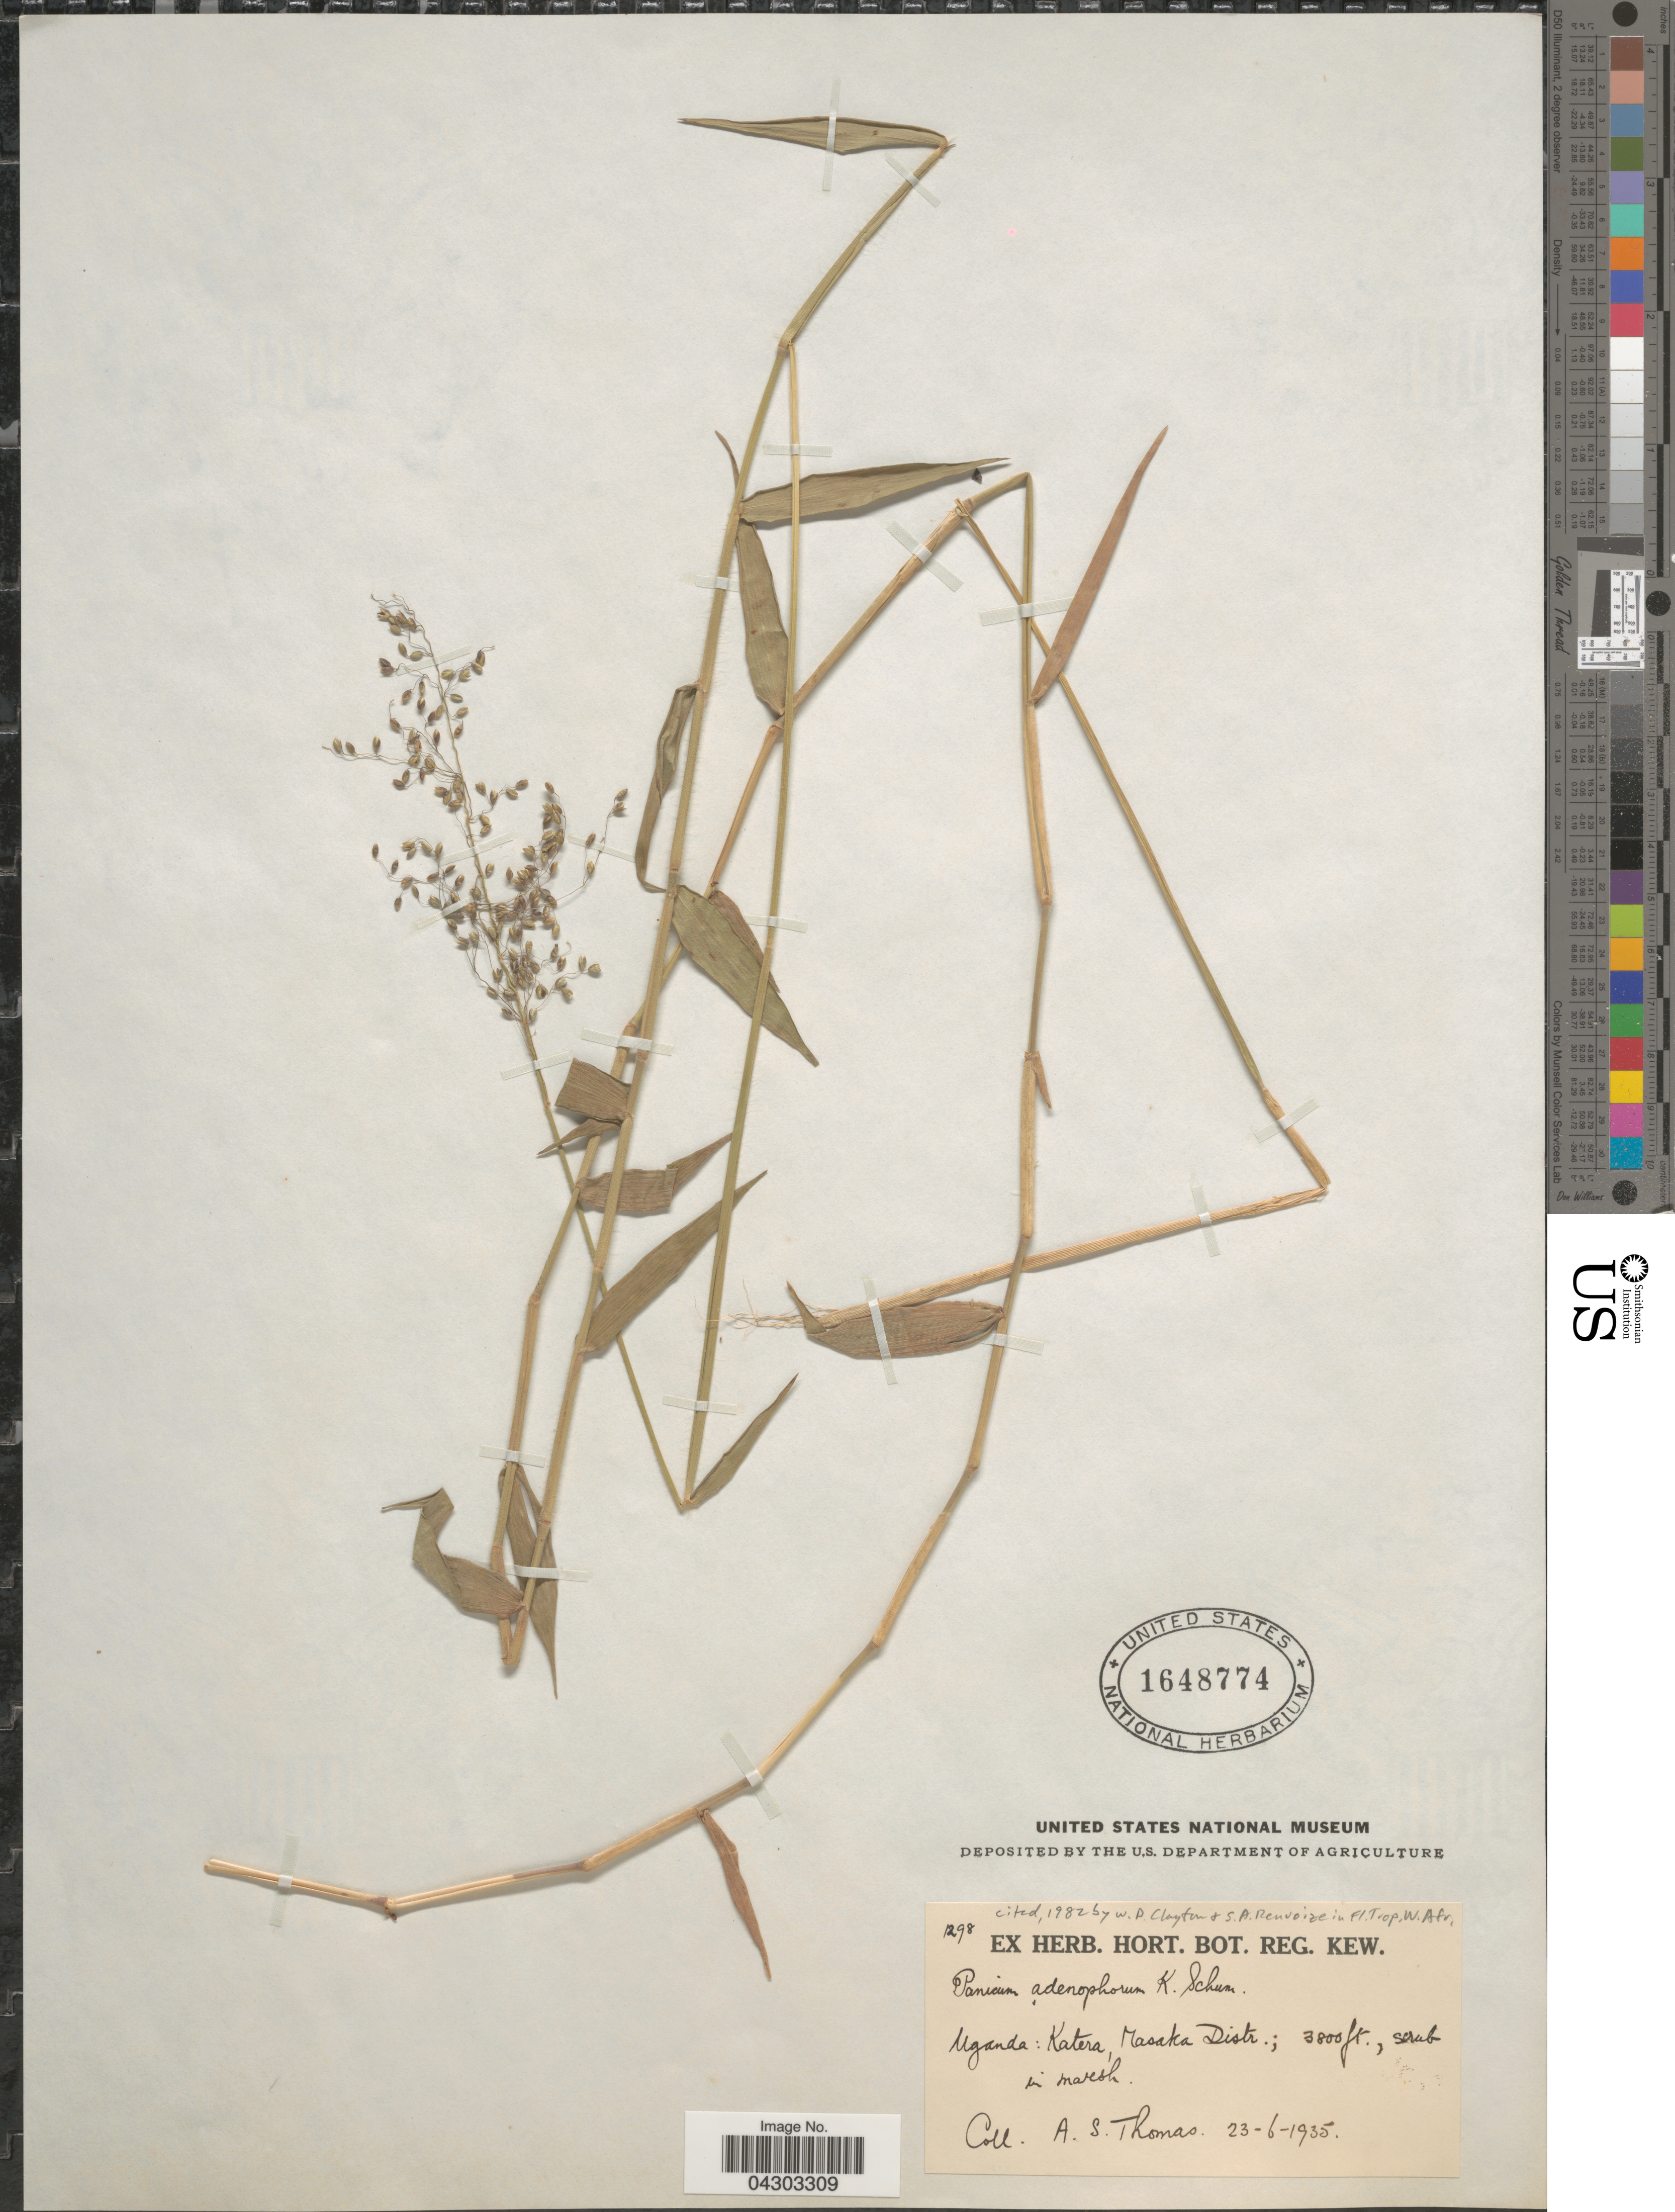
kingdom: Plantae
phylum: Tracheophyta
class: Liliopsida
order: Poales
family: Poaceae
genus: Panicum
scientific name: Panicum adenophorum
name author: K. Schum. in Engl.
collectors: A. Thomas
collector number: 1298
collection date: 1935-06-23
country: Uganda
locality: Katera, Masaka Distr.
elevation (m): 1158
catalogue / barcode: US 1648774